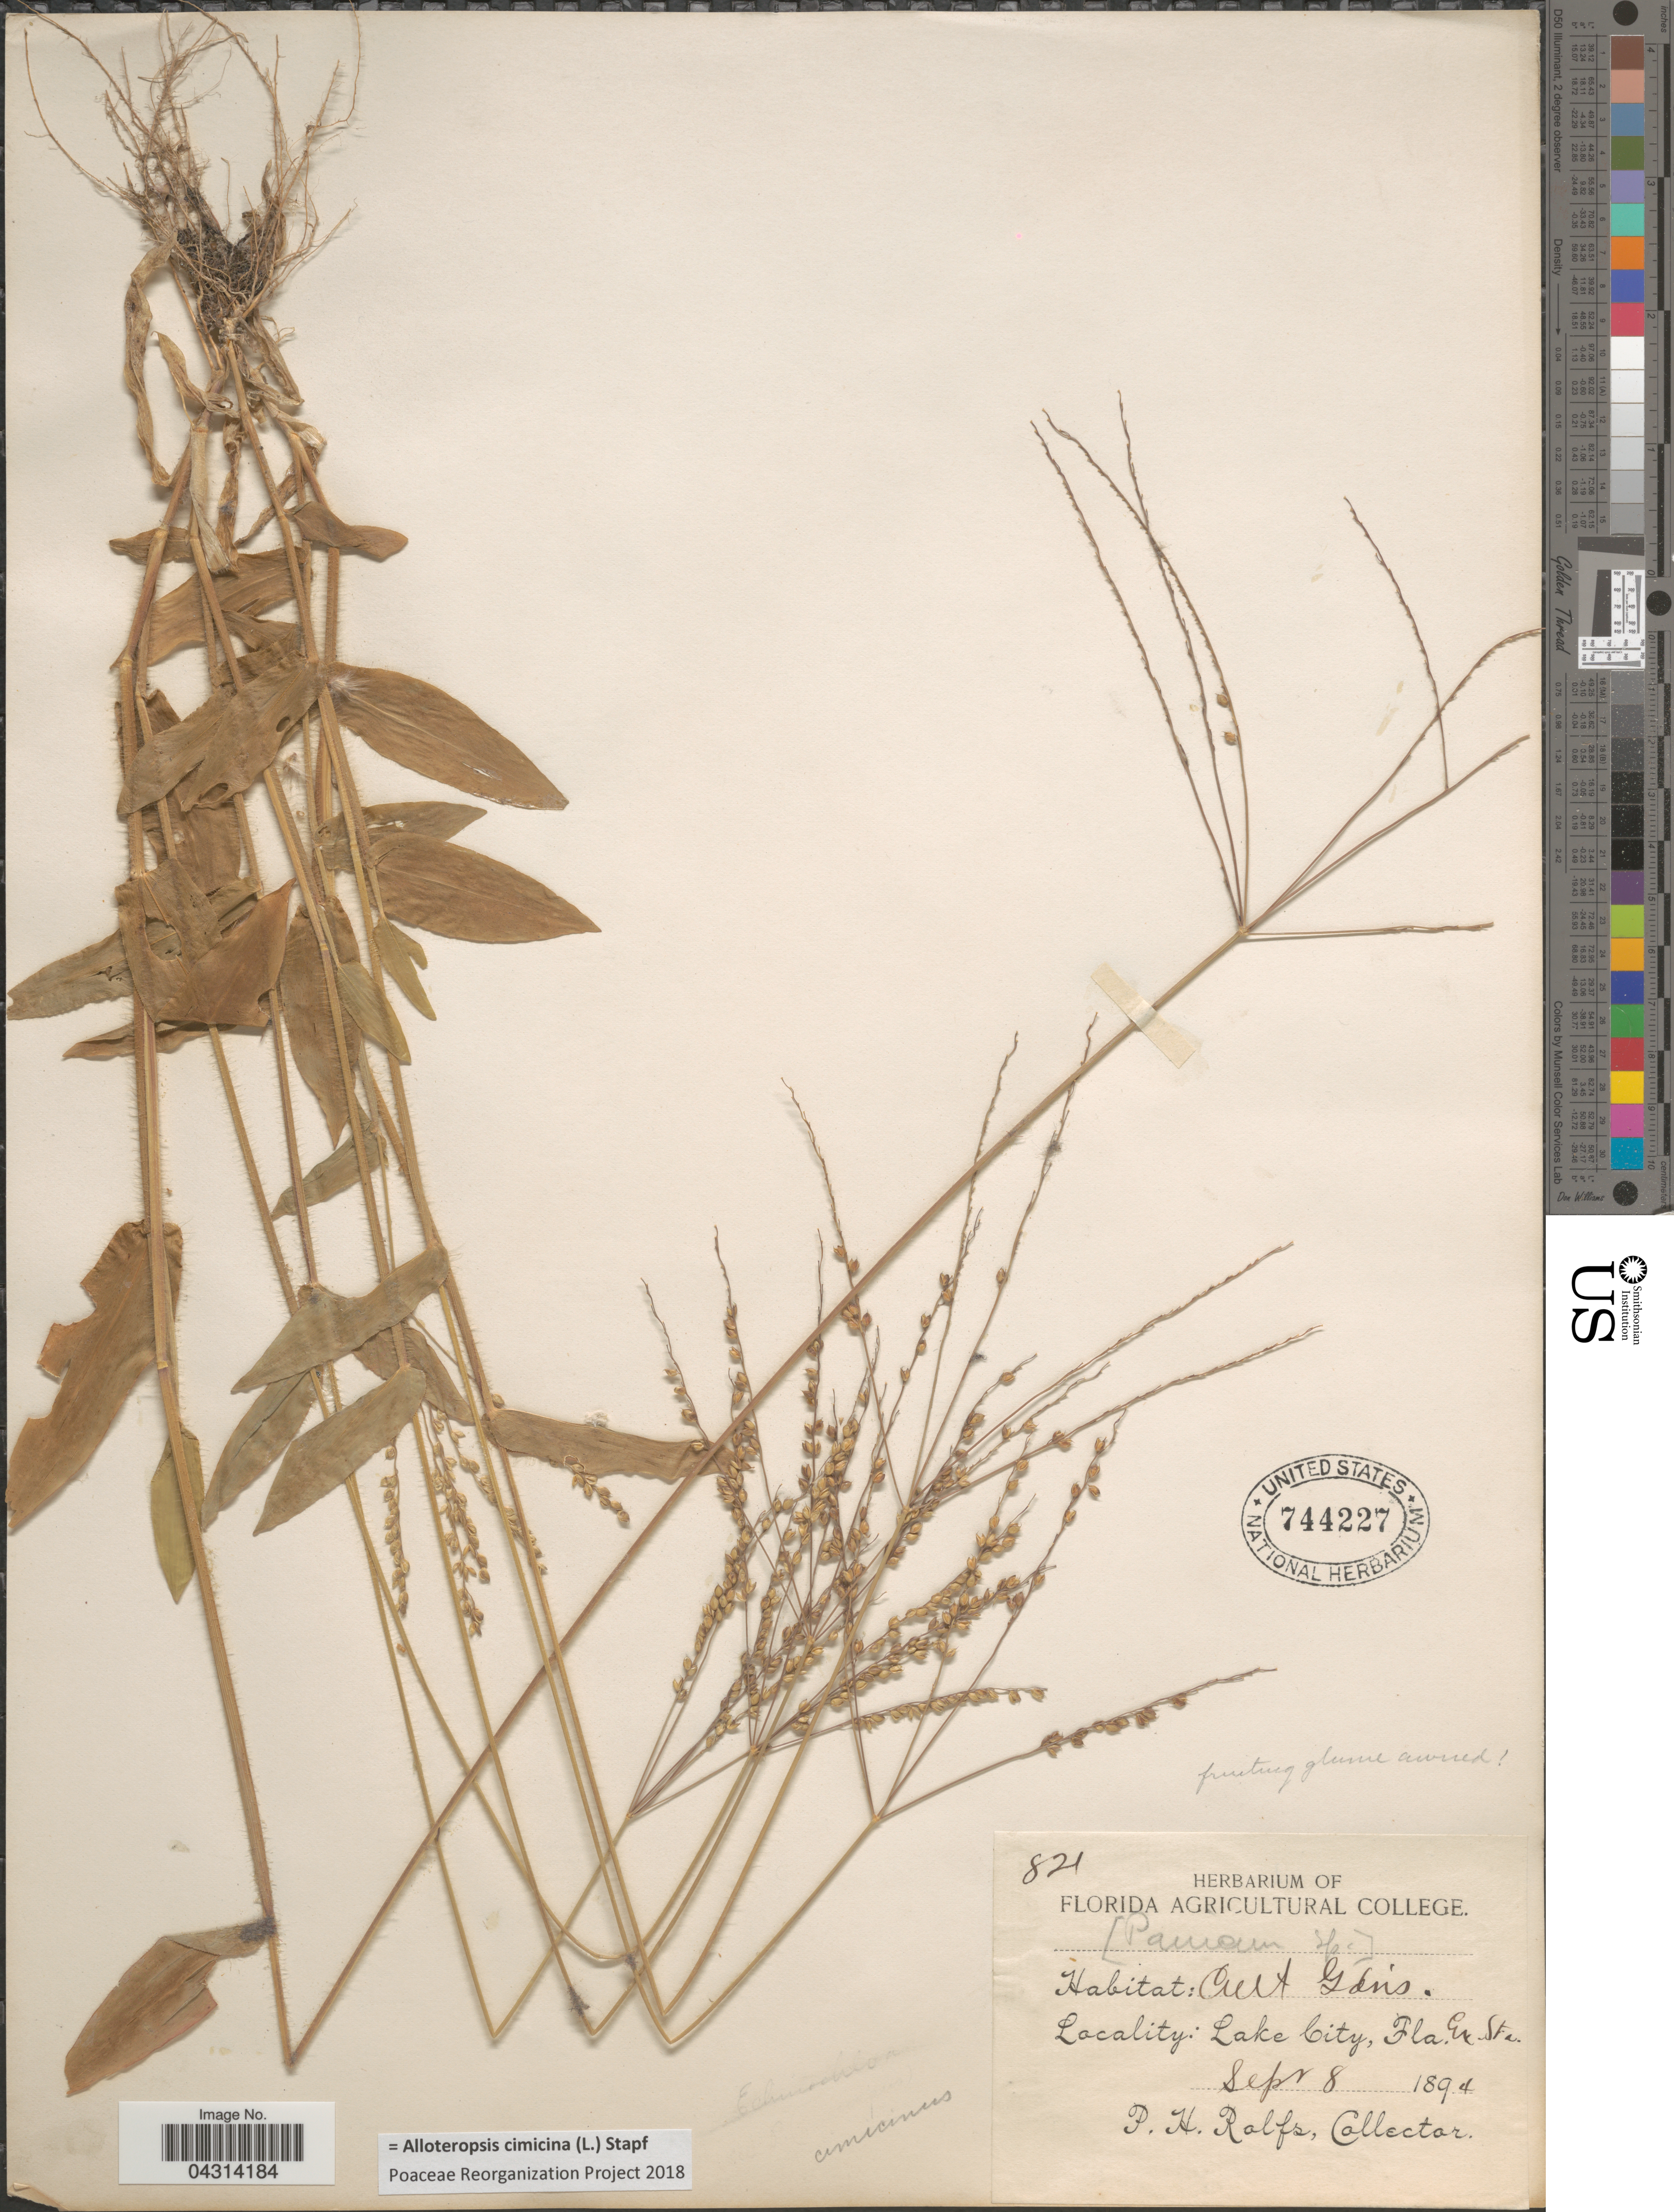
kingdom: Plantae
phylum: Tracheophyta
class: Liliopsida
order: Poales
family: Poaceae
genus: Alloteropsis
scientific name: Alloteropsis cimicina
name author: (L.) Stapf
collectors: P. H. Rolfs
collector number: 821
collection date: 1894-09-08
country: United States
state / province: Florida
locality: Cult Gdns. Lake City. Fka, Ex Sta.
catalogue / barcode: US 744227